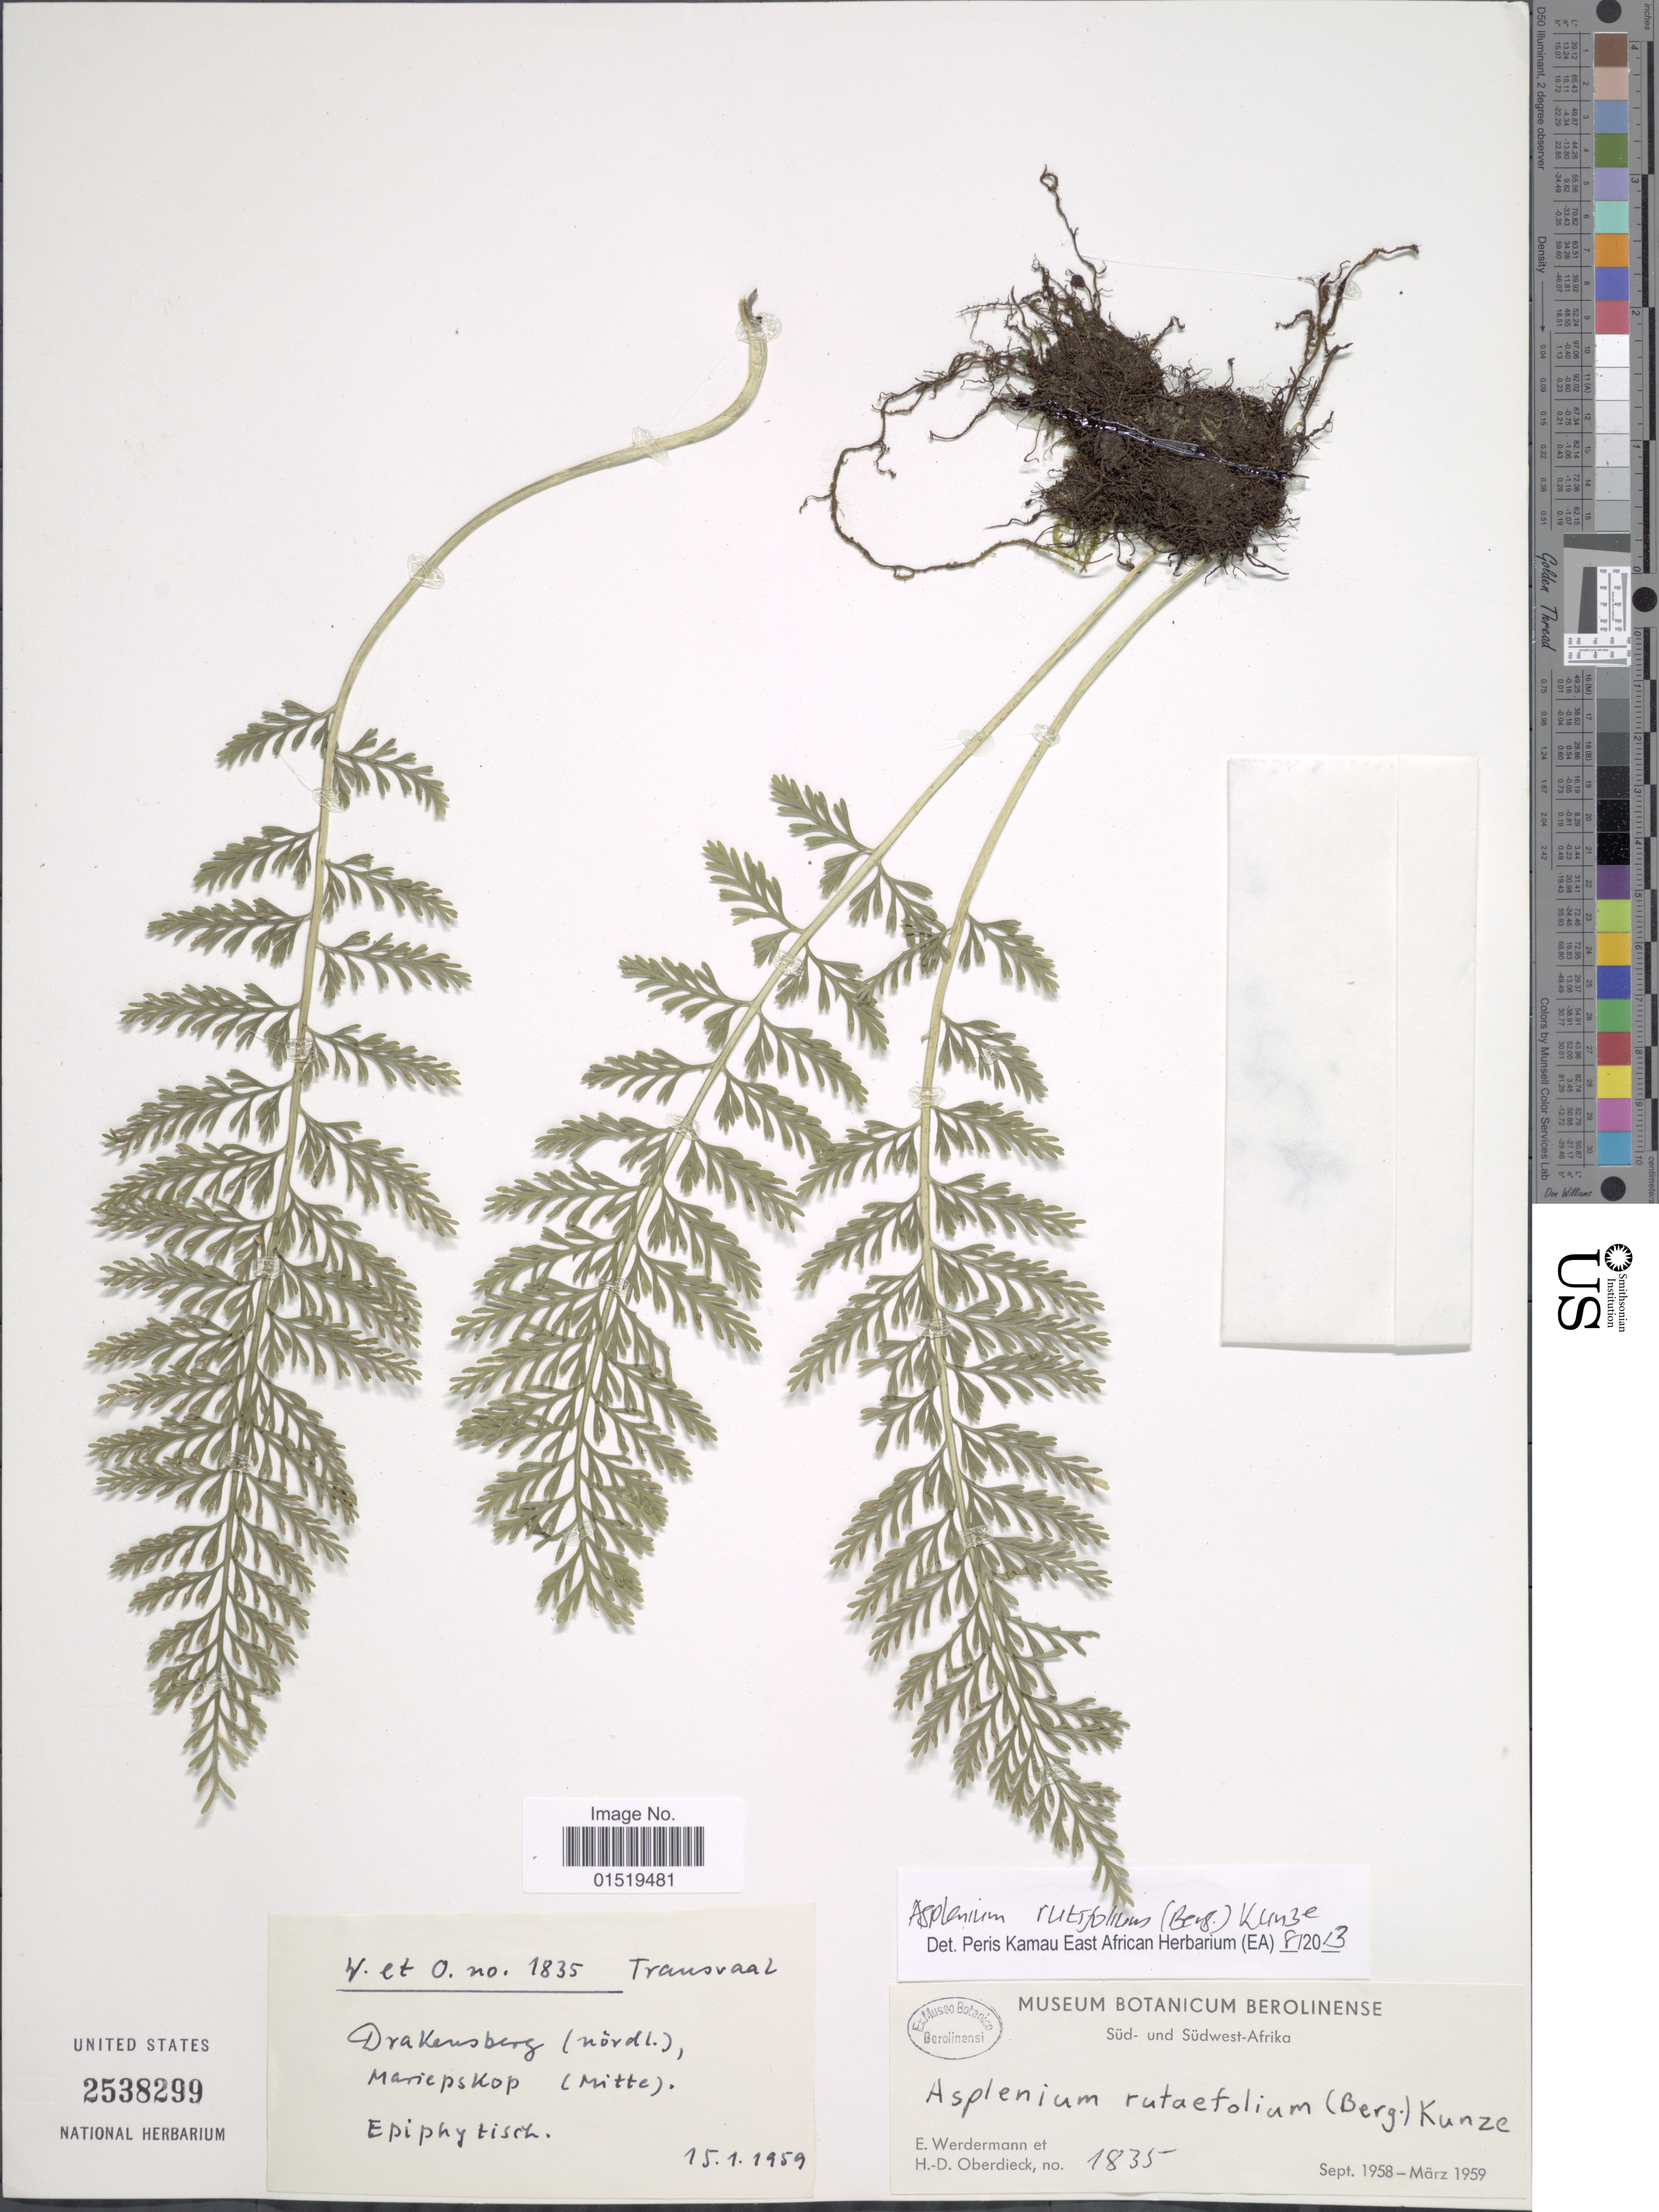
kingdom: Plantae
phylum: Tracheophyta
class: Polypodiopsida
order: Polypodiales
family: Aspleniaceae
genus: Asplenium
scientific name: Asplenium rutifolium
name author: (P.J. Bergius) Kunze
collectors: E. Werdermann & H. Oberdieck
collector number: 1835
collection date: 1959-01-15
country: South Africa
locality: Transvaal. Drakensberg (nördl.). Mariepskop (Mitte). Süd- und Südwest-Afrika.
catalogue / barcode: US 2538299